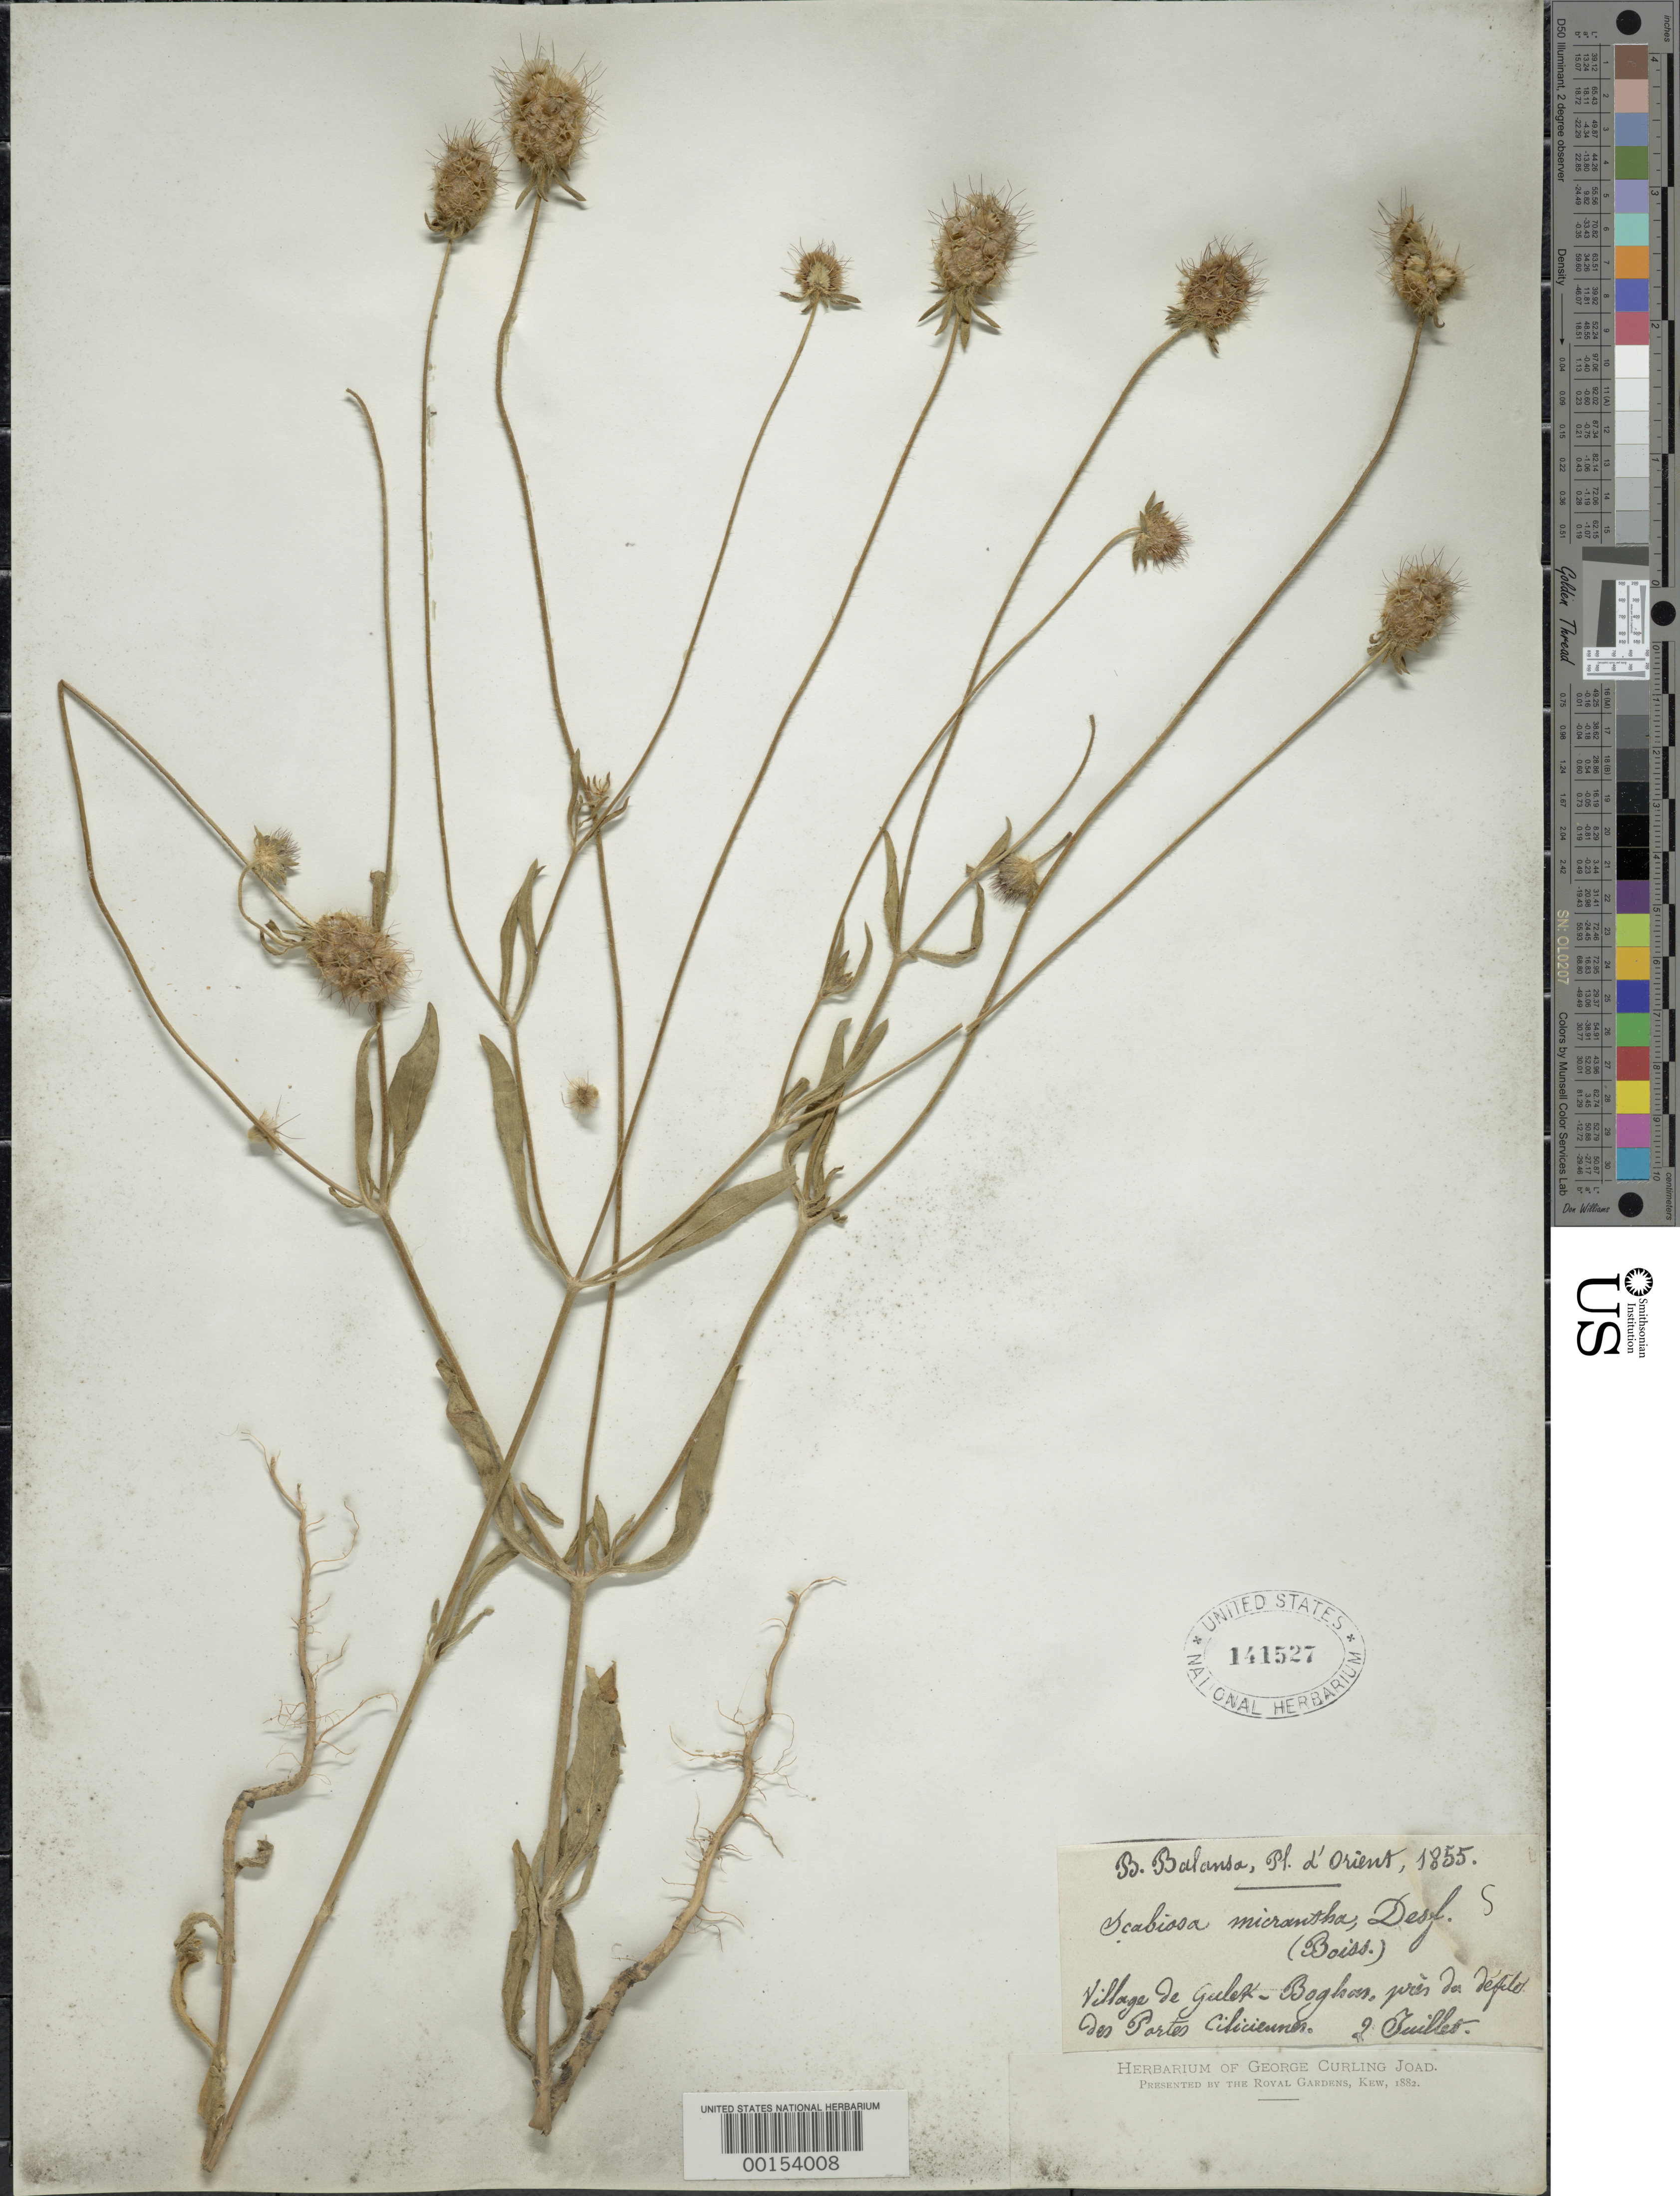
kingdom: Plantae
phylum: Tracheophyta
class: Magnoliopsida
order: Dipsacales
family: Caprifoliaceae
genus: Scabiosa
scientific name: Scabiosa micrantha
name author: Desf.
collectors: B. Balansa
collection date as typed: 02 Jul 1855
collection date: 1855-07-02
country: Turkey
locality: Village de Gulet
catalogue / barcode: US 141527